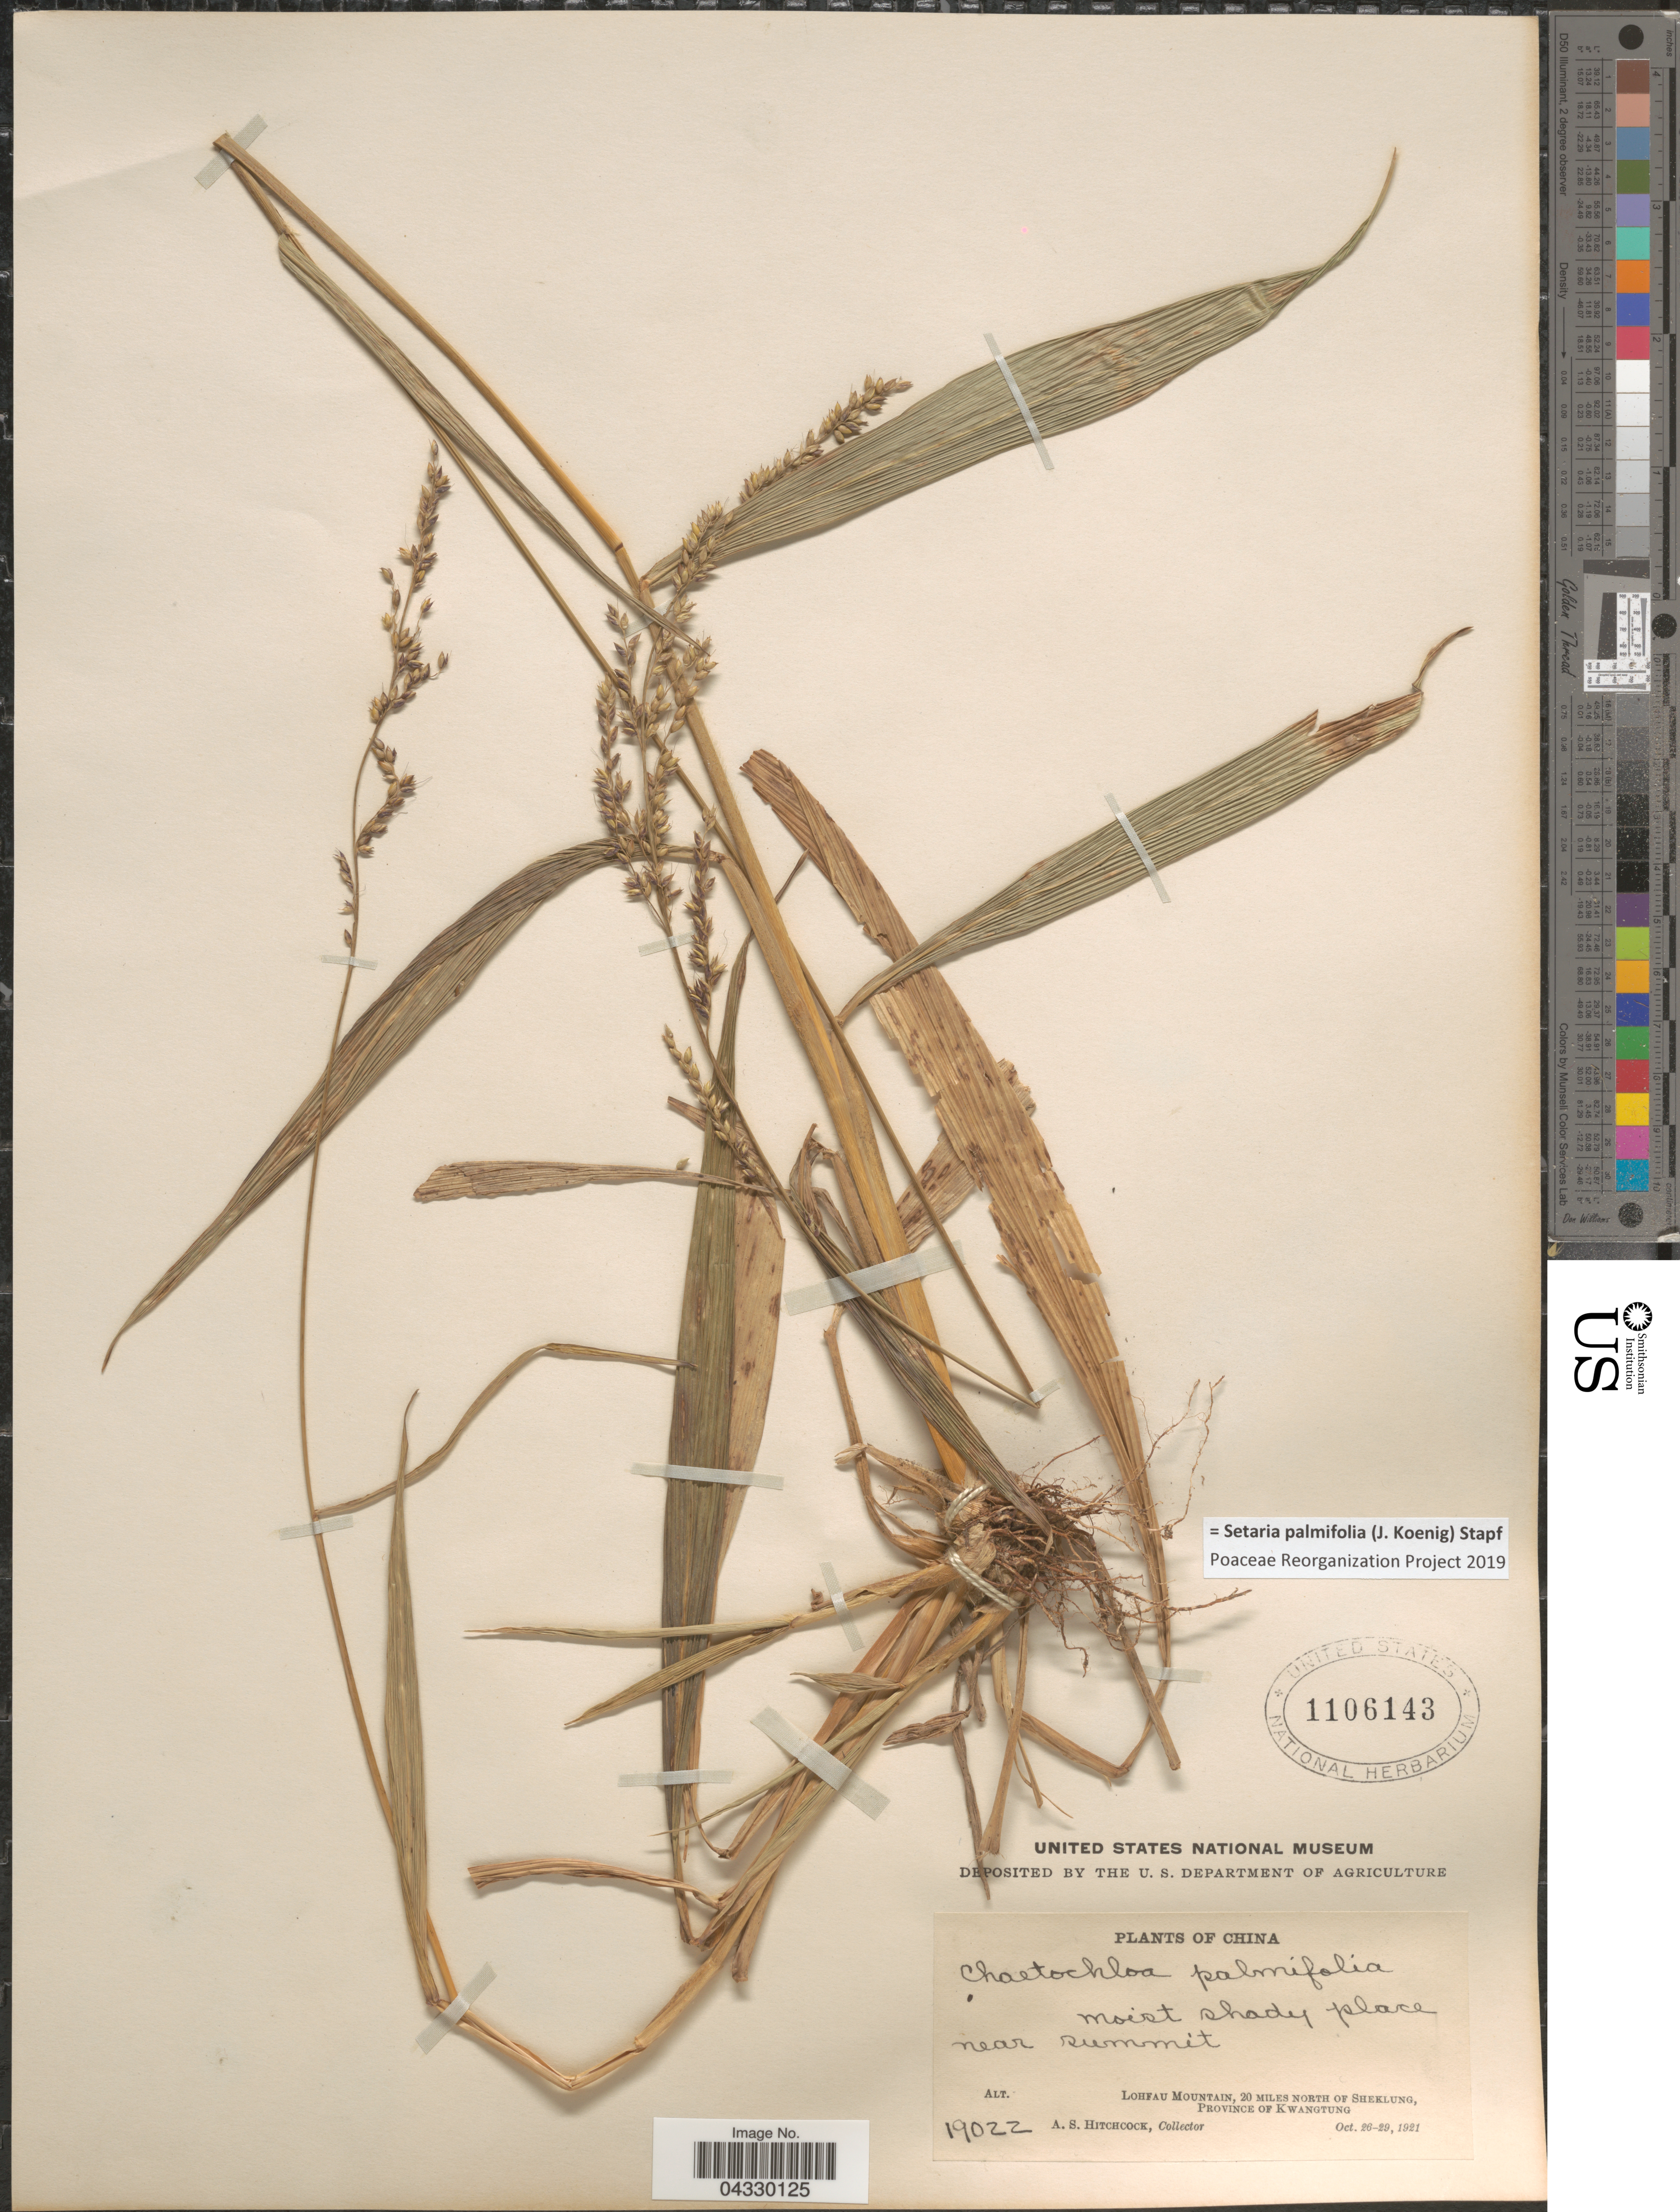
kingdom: Plantae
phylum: Tracheophyta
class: Liliopsida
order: Poales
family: Poaceae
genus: Setaria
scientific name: Setaria palmifolia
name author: (J. Koenig) Stapf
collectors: A. S. Hitchcock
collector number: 19022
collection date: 1921-10-26/1921-10-29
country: China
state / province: Guangdong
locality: Lohfau Mountain, 20 miles north of Sheklung, Province of Kwangtung.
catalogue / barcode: US 1106143